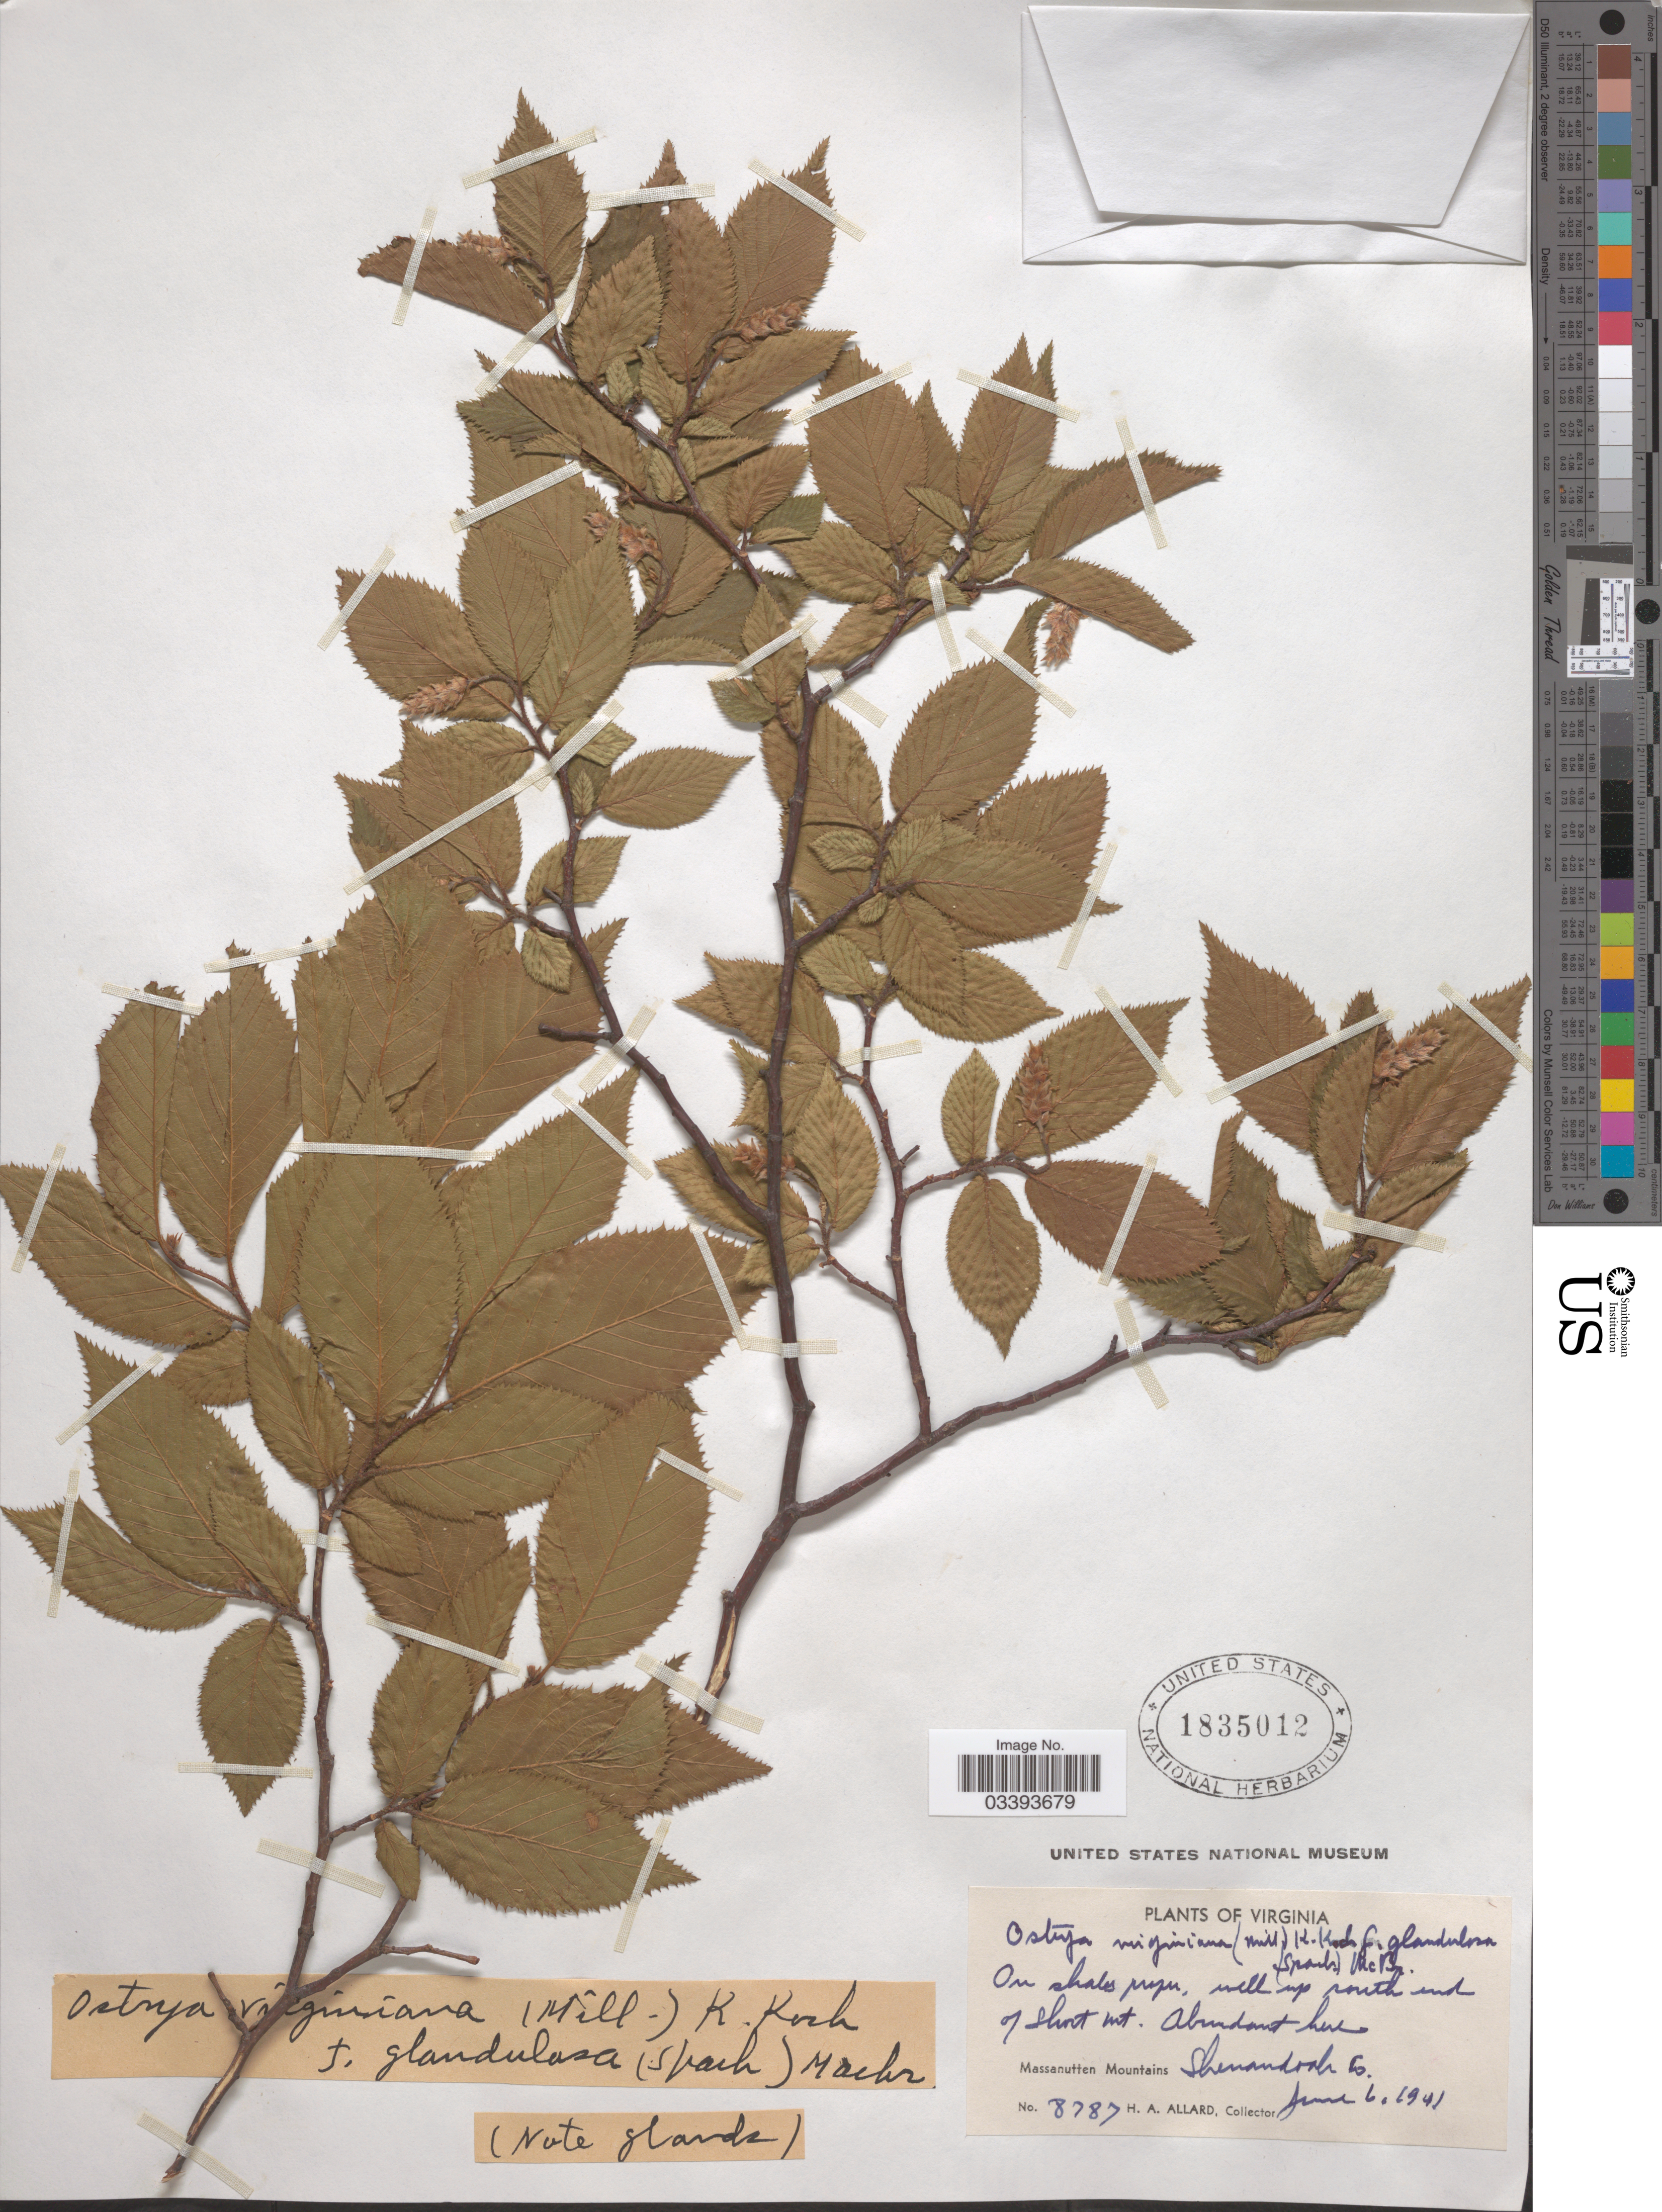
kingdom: Plantae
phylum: Tracheophyta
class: Magnoliopsida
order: Fagales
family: Betulaceae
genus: Ostrya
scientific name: Ostrya virginiana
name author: (Mill.) K. Koch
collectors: H. A. Allard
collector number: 8787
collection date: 1941-06-06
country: United States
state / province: Virginia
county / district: Shenandoah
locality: South end of Short Mt. Massanutten Mountains Shenandoah Co.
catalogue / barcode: US 1835012